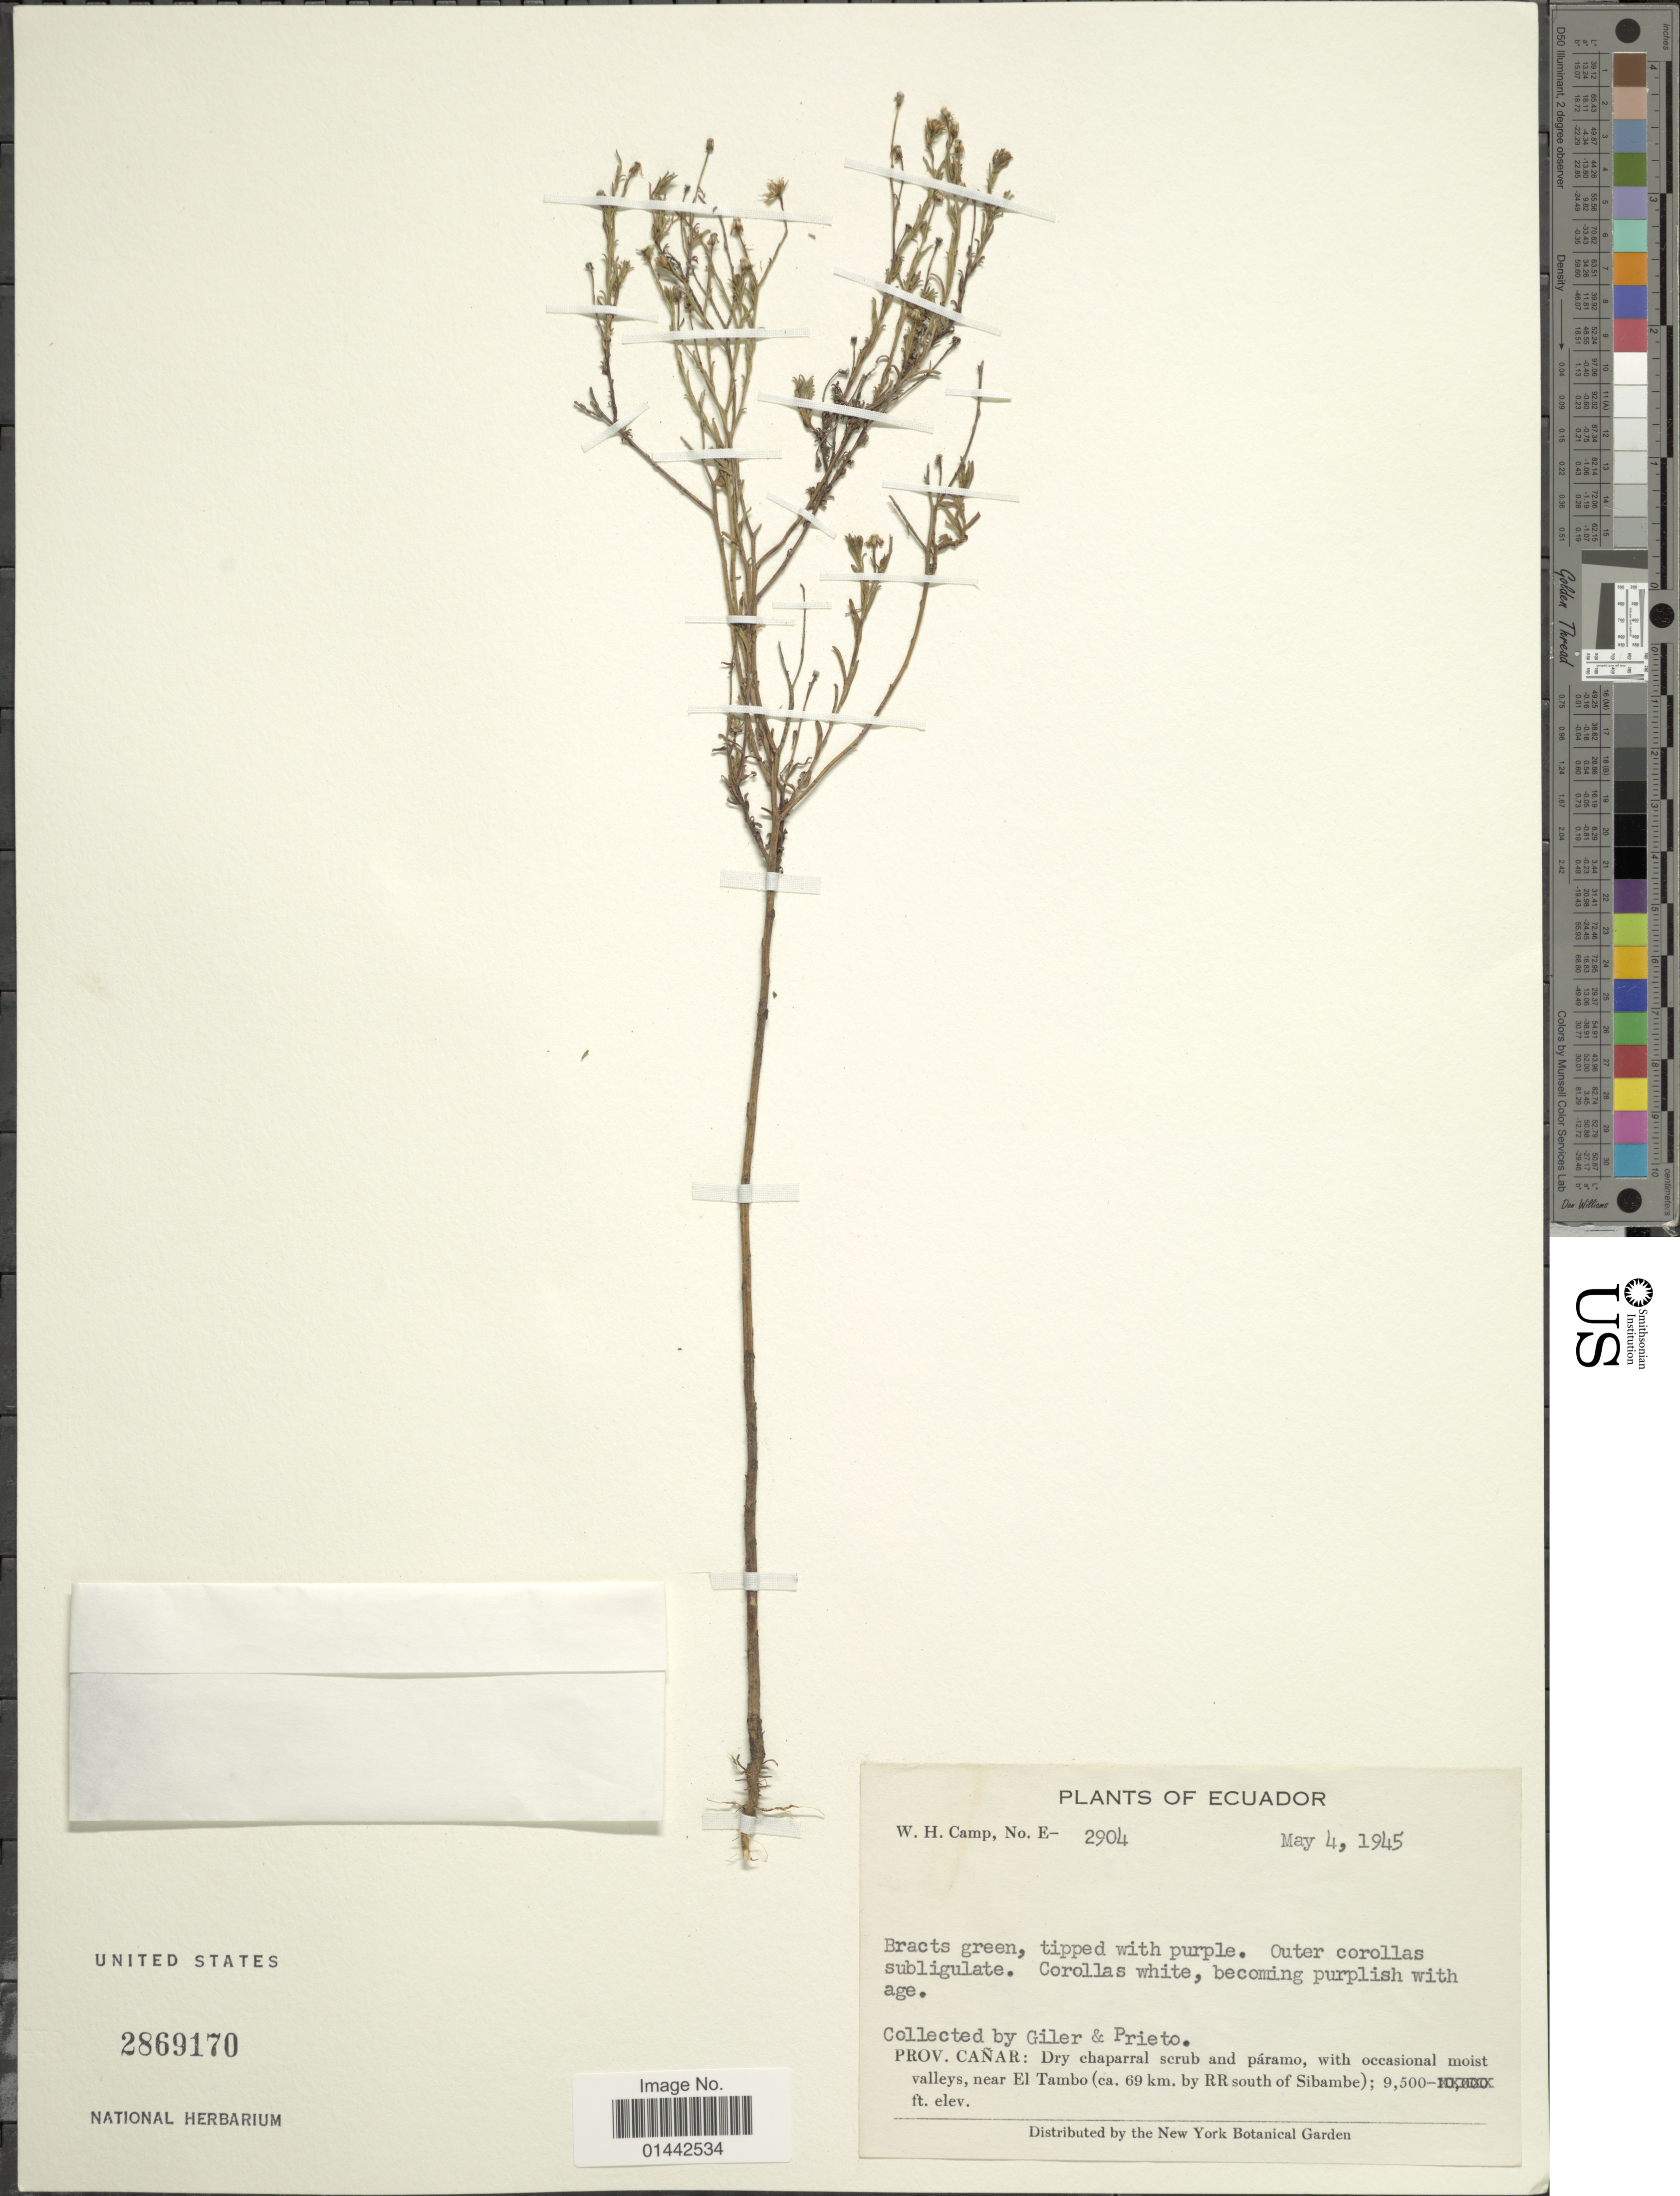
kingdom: Plantae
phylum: Tracheophyta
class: Magnoliopsida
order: Asterales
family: Asteraceae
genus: Erigeron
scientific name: Erigeron sp.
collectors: Giler, -- & -. Prieto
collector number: E-2904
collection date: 1945-05-04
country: Ecuador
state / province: Cañar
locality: Dry chaparral scrub and páramo, with occasional moist valleys, near El Tambo (ca. 69 km. by RR south of Sibambe).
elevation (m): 2896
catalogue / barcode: US 2869170